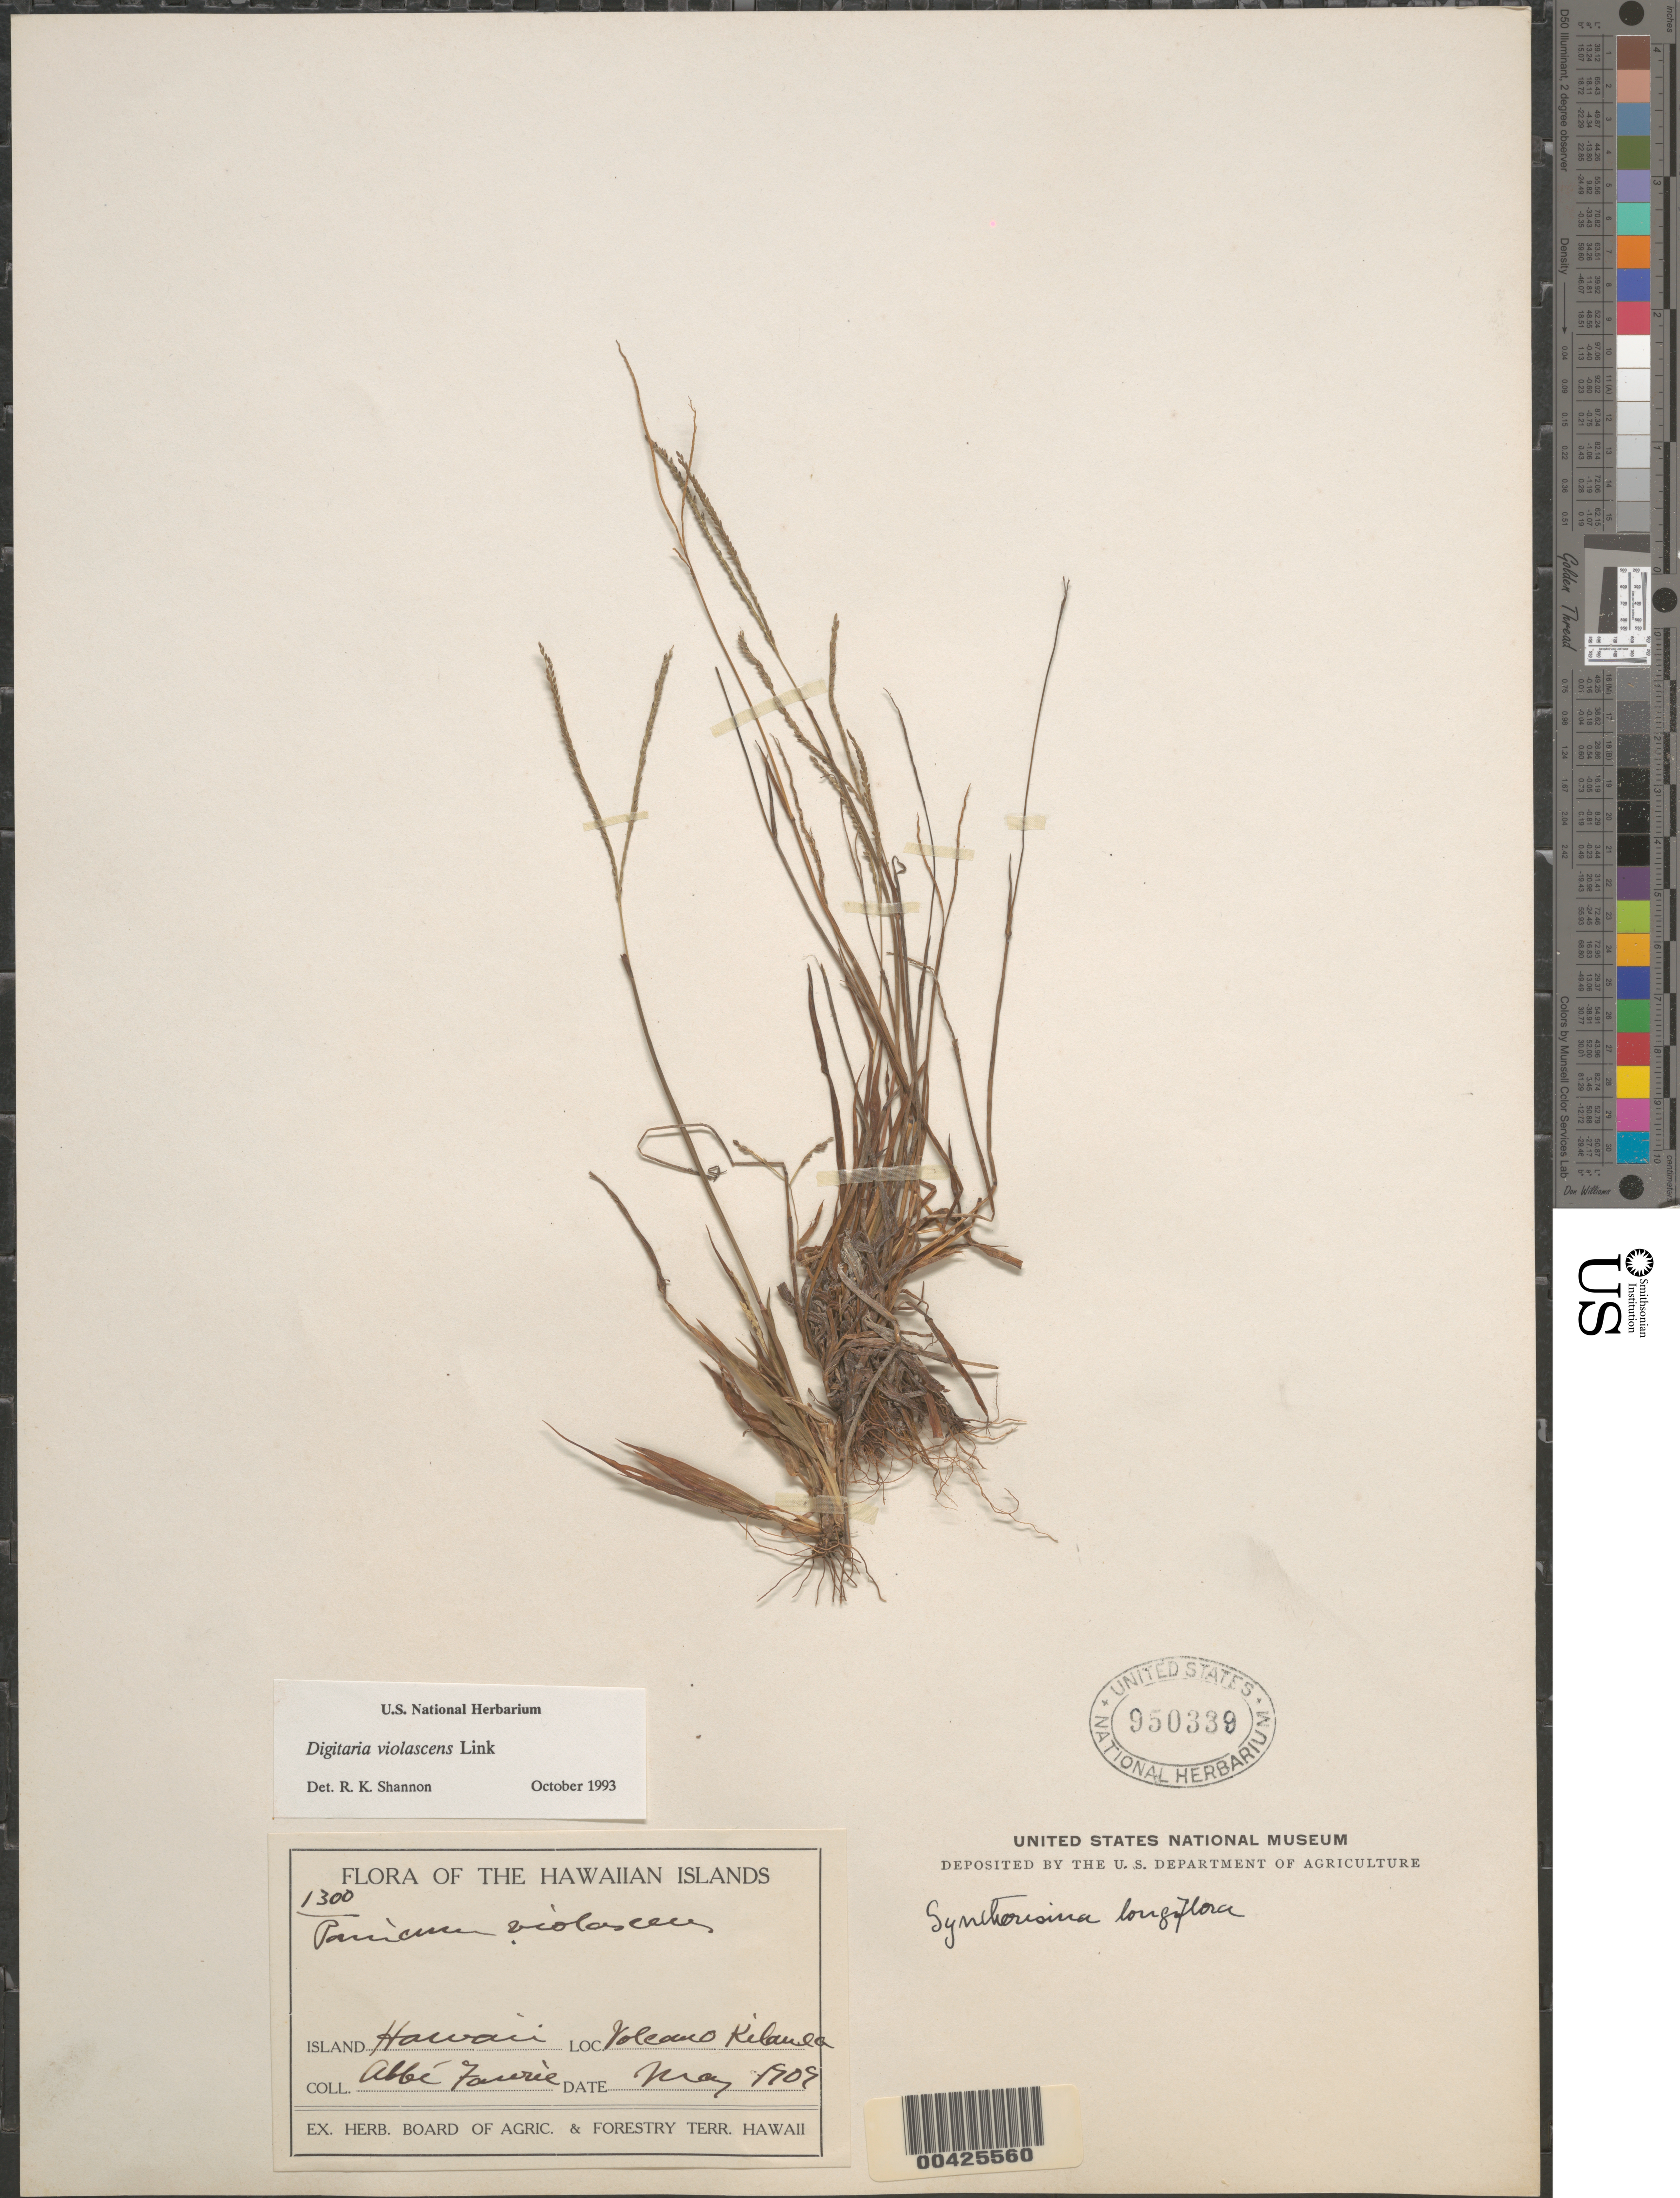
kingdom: Plantae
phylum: Tracheophyta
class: Liliopsida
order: Poales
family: Poaceae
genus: Digitaria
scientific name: Digitaria violascens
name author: Link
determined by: Shannon, R. K., (UNITED STATES)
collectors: A. Faurie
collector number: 1300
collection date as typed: May 1909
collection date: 1909-05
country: United States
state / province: Hawaii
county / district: Hawaii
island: Hawaii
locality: Volcano Kilauea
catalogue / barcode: US 950339